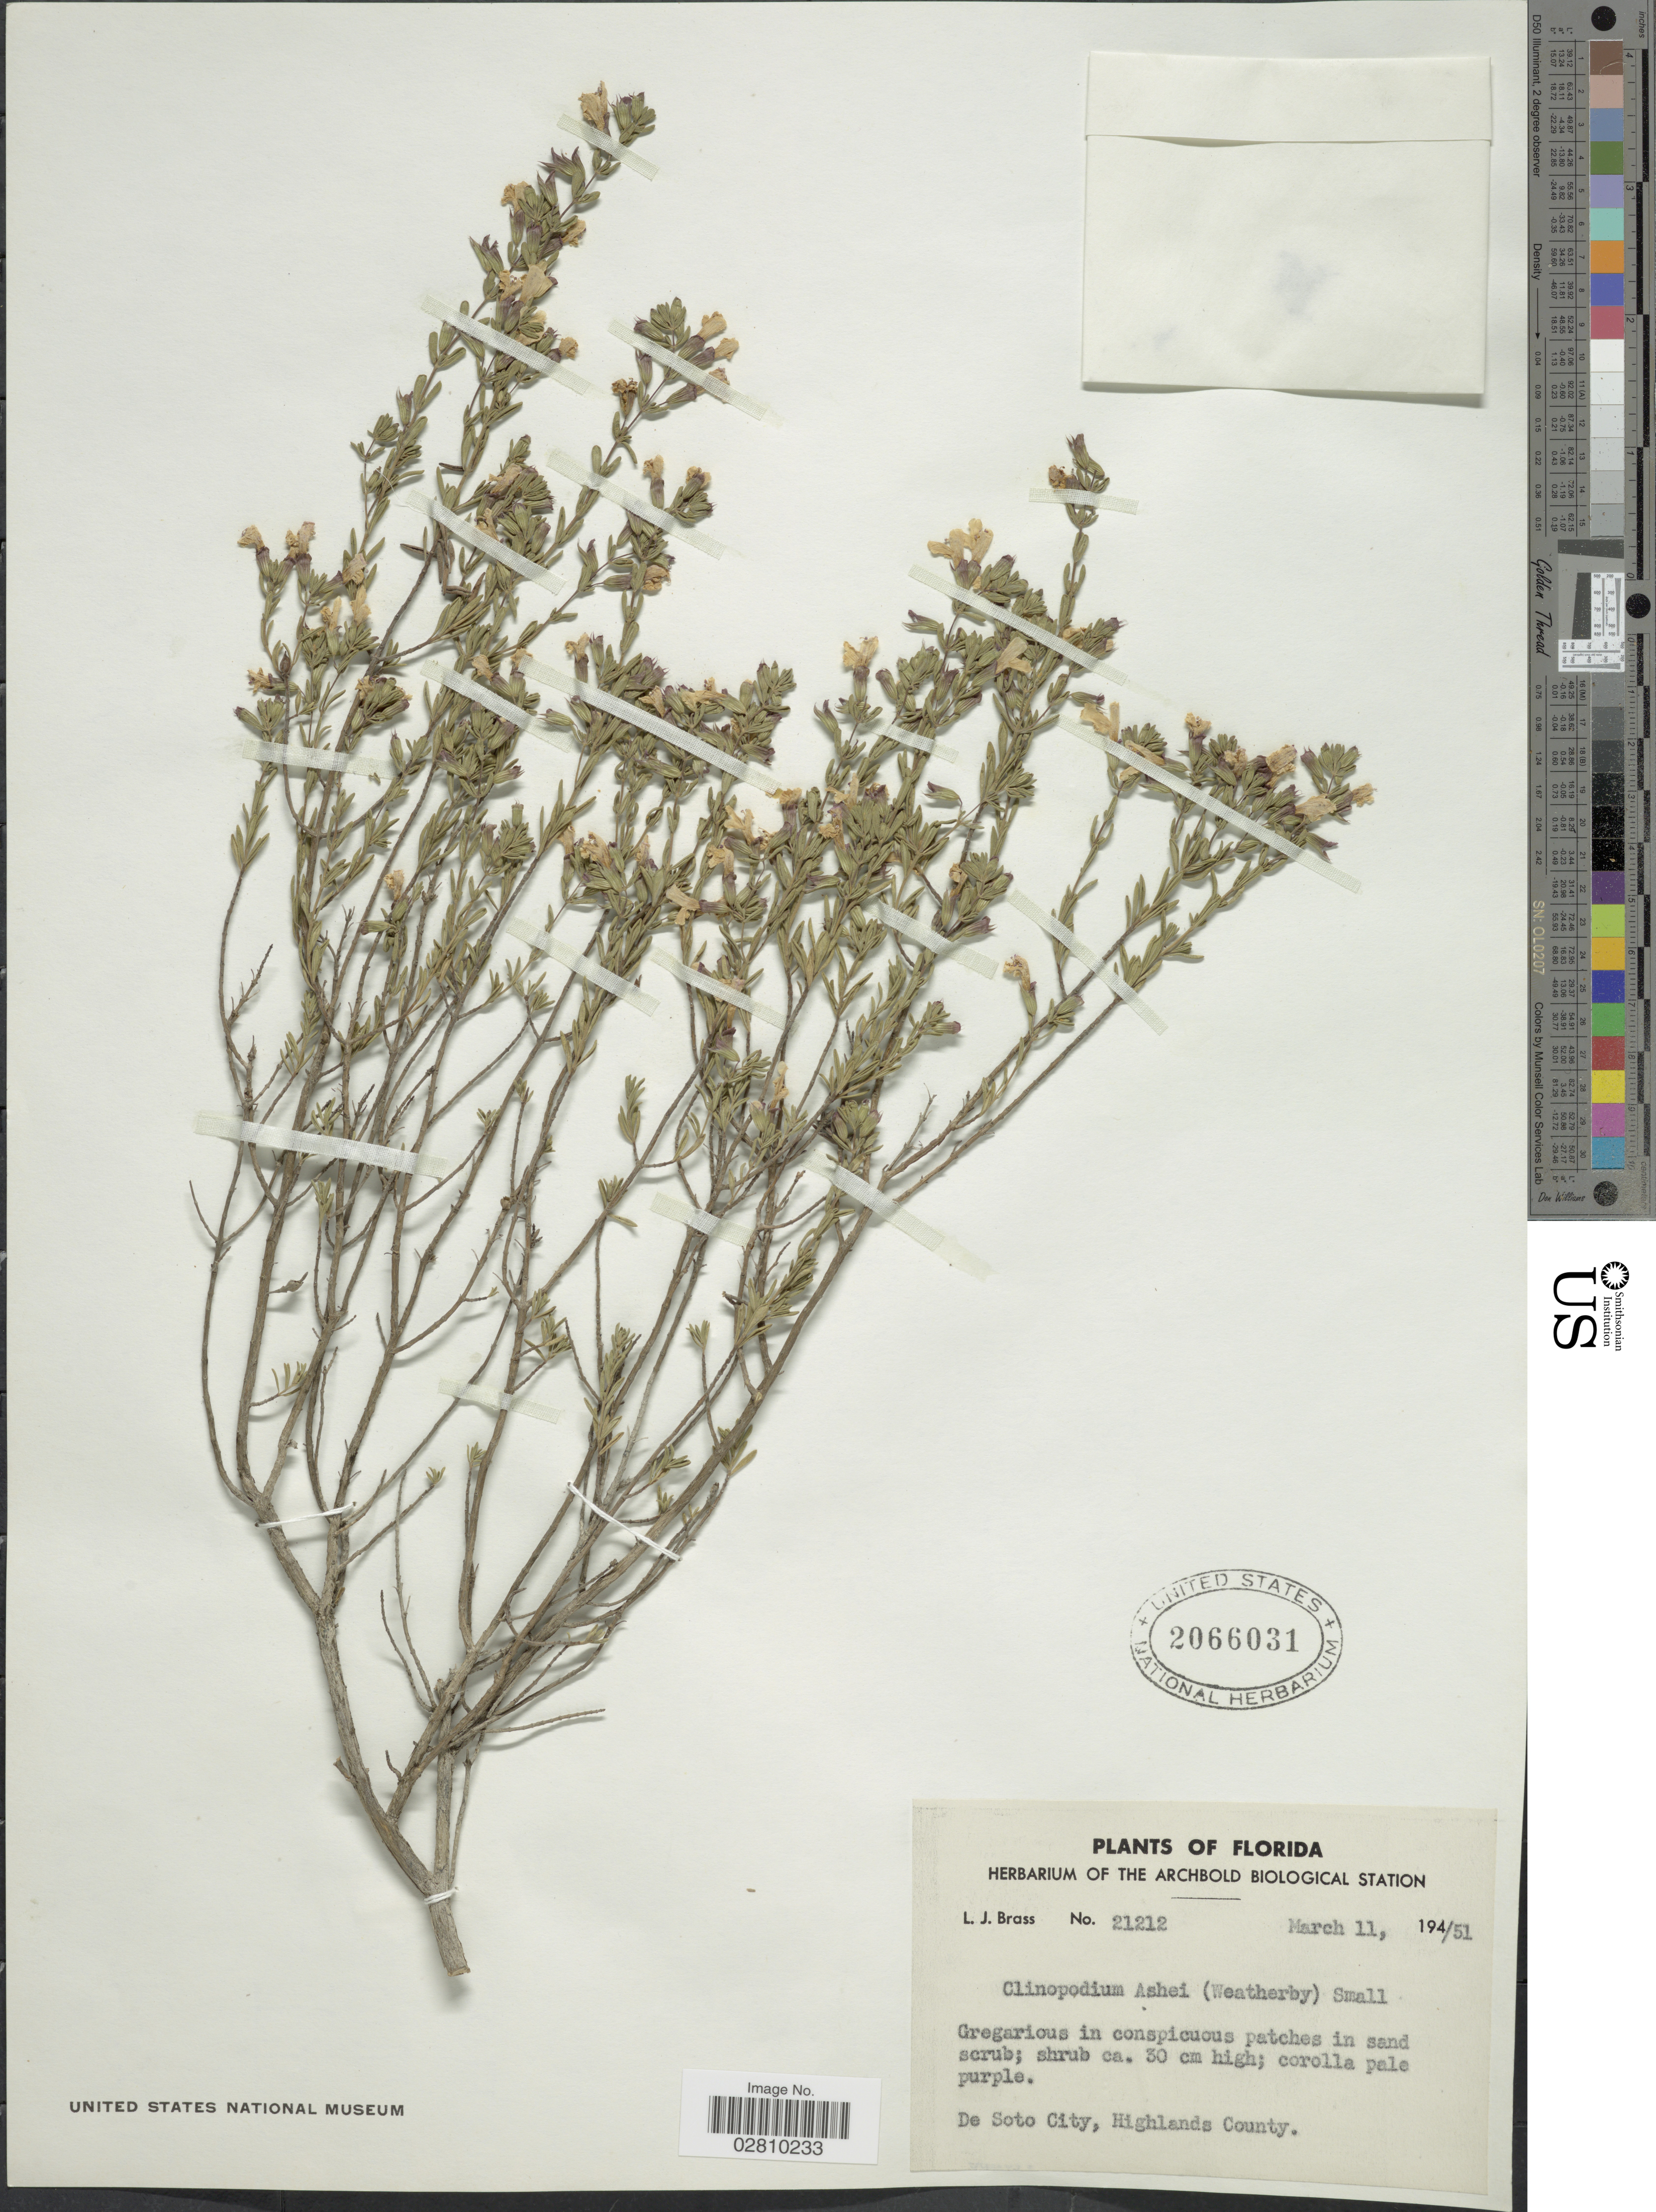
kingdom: Plantae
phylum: Tracheophyta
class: Magnoliopsida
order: Lamiales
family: Lamiaceae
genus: Clinopodium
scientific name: Clinopodium ashei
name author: (Weath.) Small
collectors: L. J. Brass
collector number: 21212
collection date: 1951-03-11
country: United States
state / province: Florida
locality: De Soto City, Highlands County.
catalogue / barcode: US 2066031